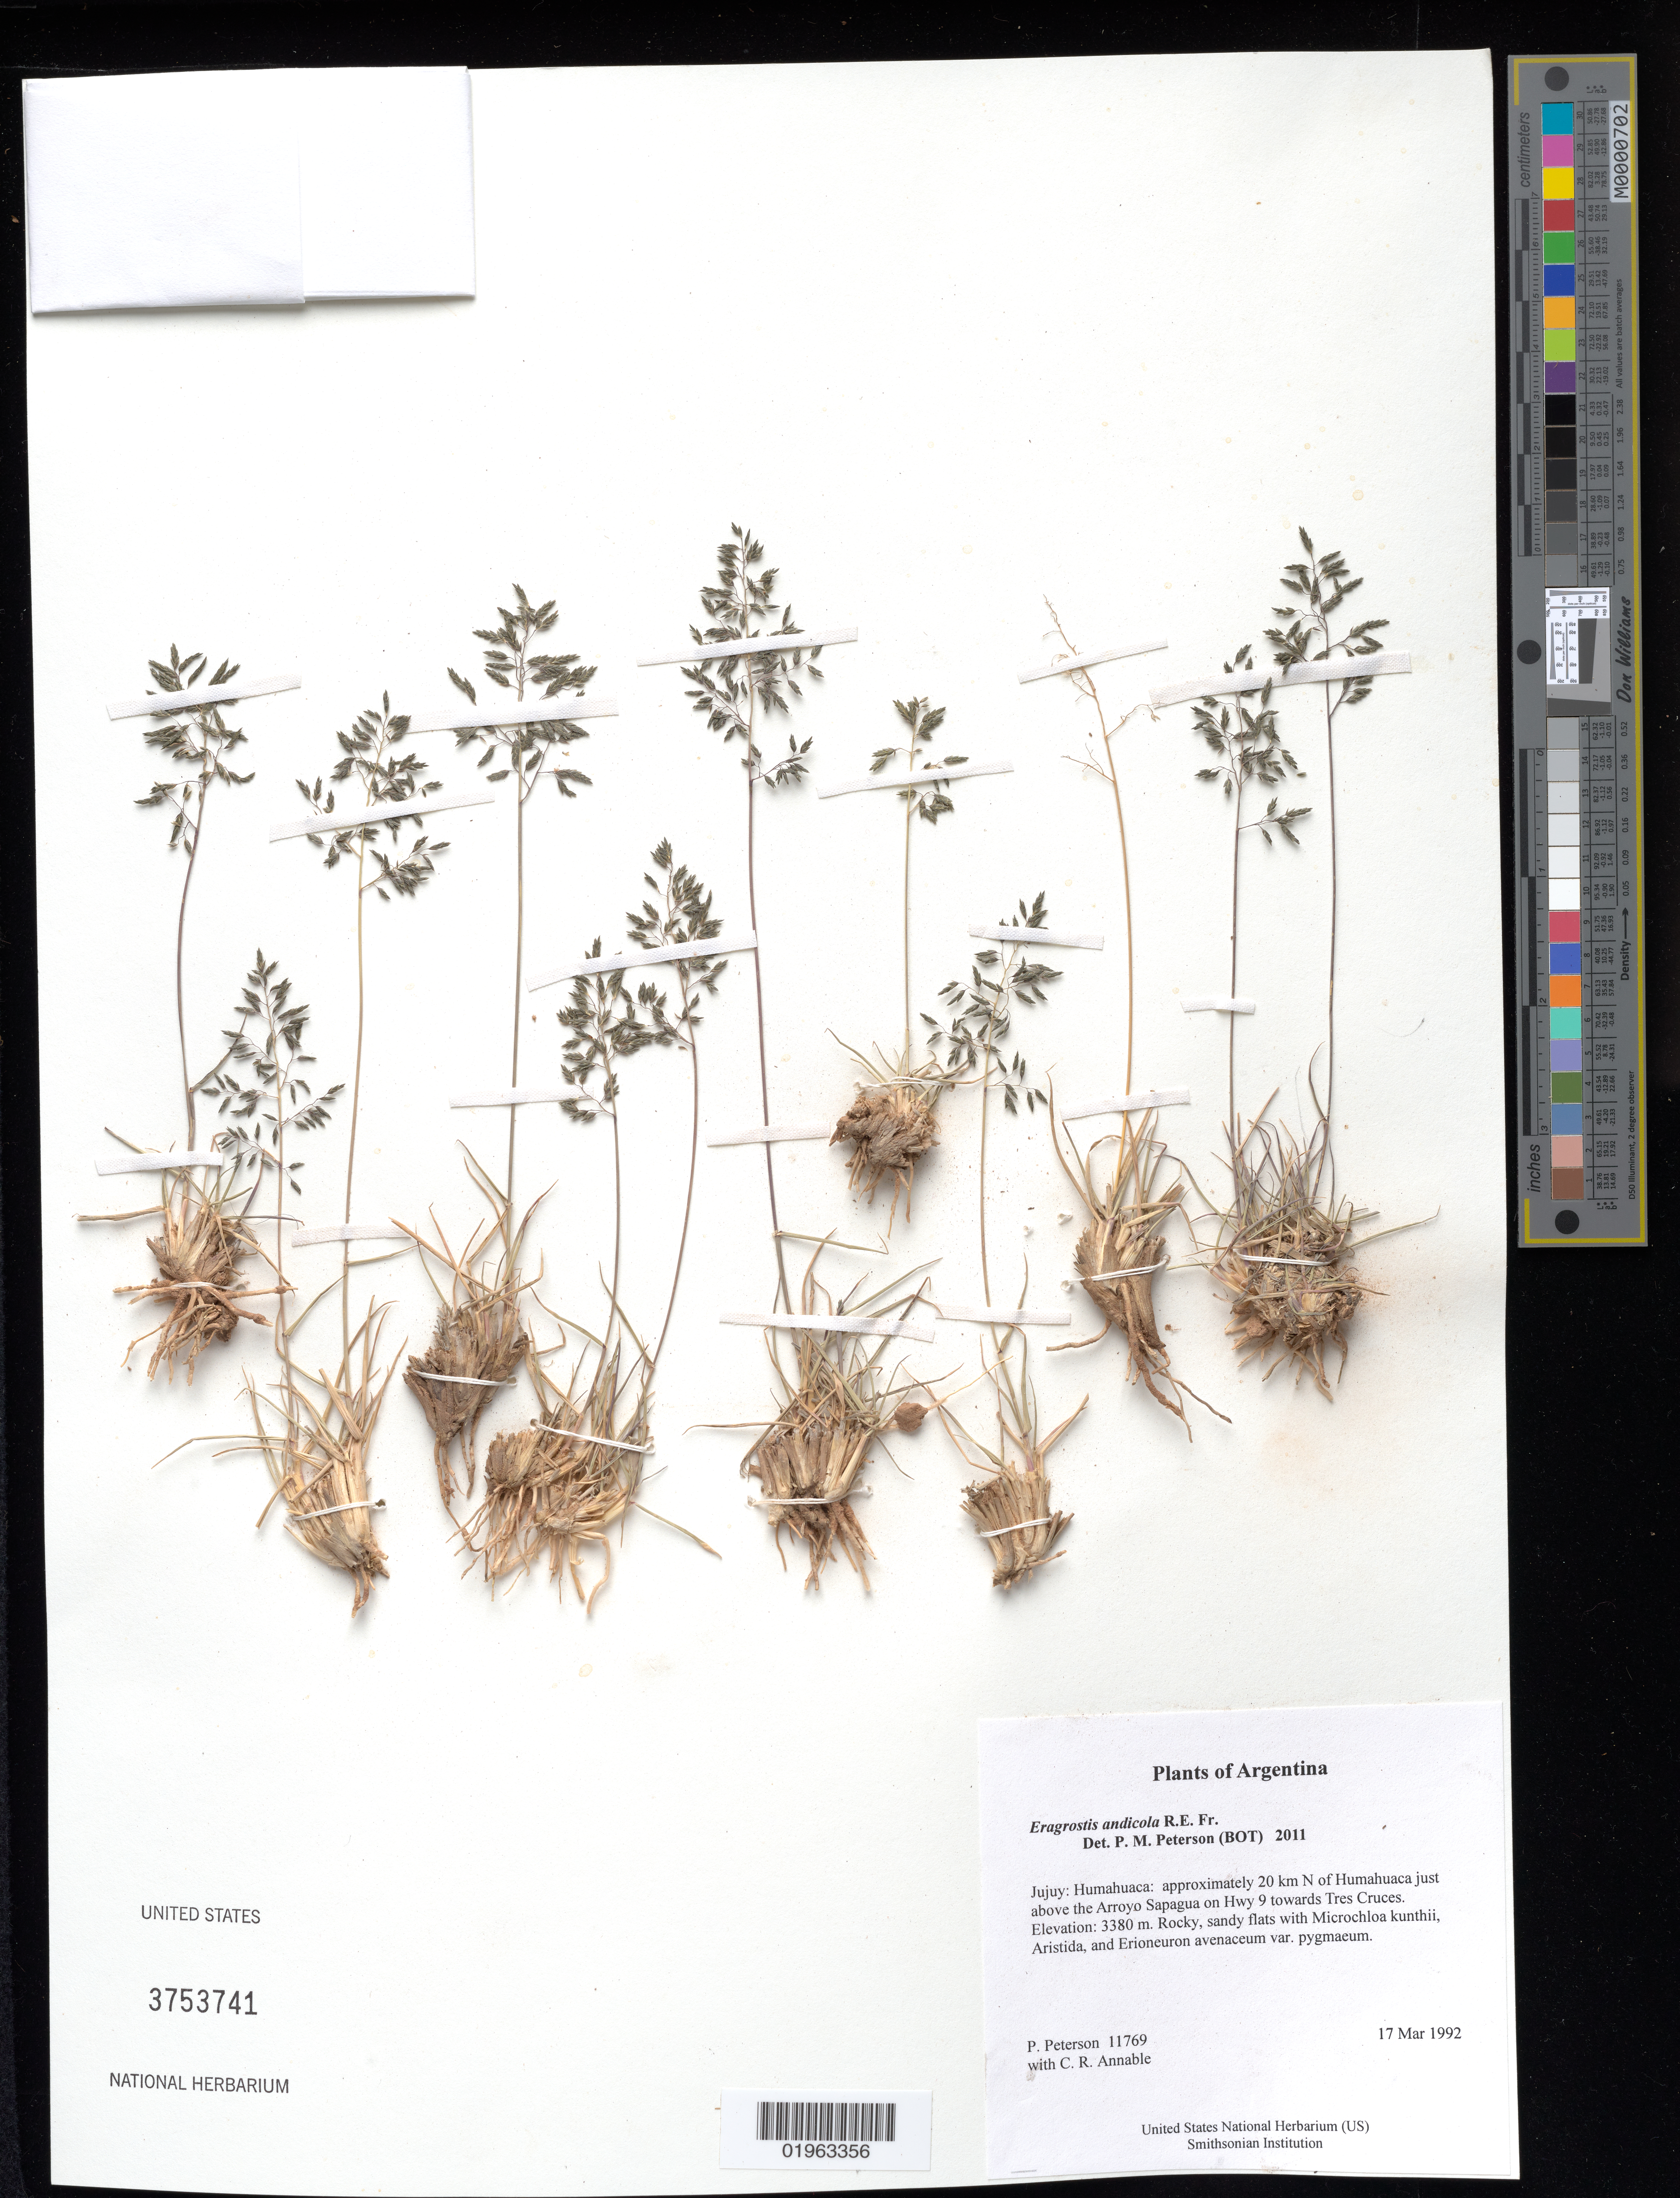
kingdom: Plantae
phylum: Tracheophyta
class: Liliopsida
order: Poales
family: Poaceae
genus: Eragrostis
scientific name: Eragrostis andicola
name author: R.E. Fr.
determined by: Peterson, Paul M., (BOT), Smithsonian Institution - National Museum of Natural History (UNITED STATES)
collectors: P. M. Peterson & C. R. Annable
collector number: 11769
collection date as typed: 17 Mar 1992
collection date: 1992-03-17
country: Argentina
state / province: Jujuy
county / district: Humahuaca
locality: approximately 20 km N of Humahuaca just above the Arroyo Sapagua on Hwy 9 towards Tres Cruces.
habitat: Rocky, sandy flats with Microchloa kunthii, Aristida, and Erioneuron avenaceum var. pygmaeum.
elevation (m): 3380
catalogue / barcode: US 3753741